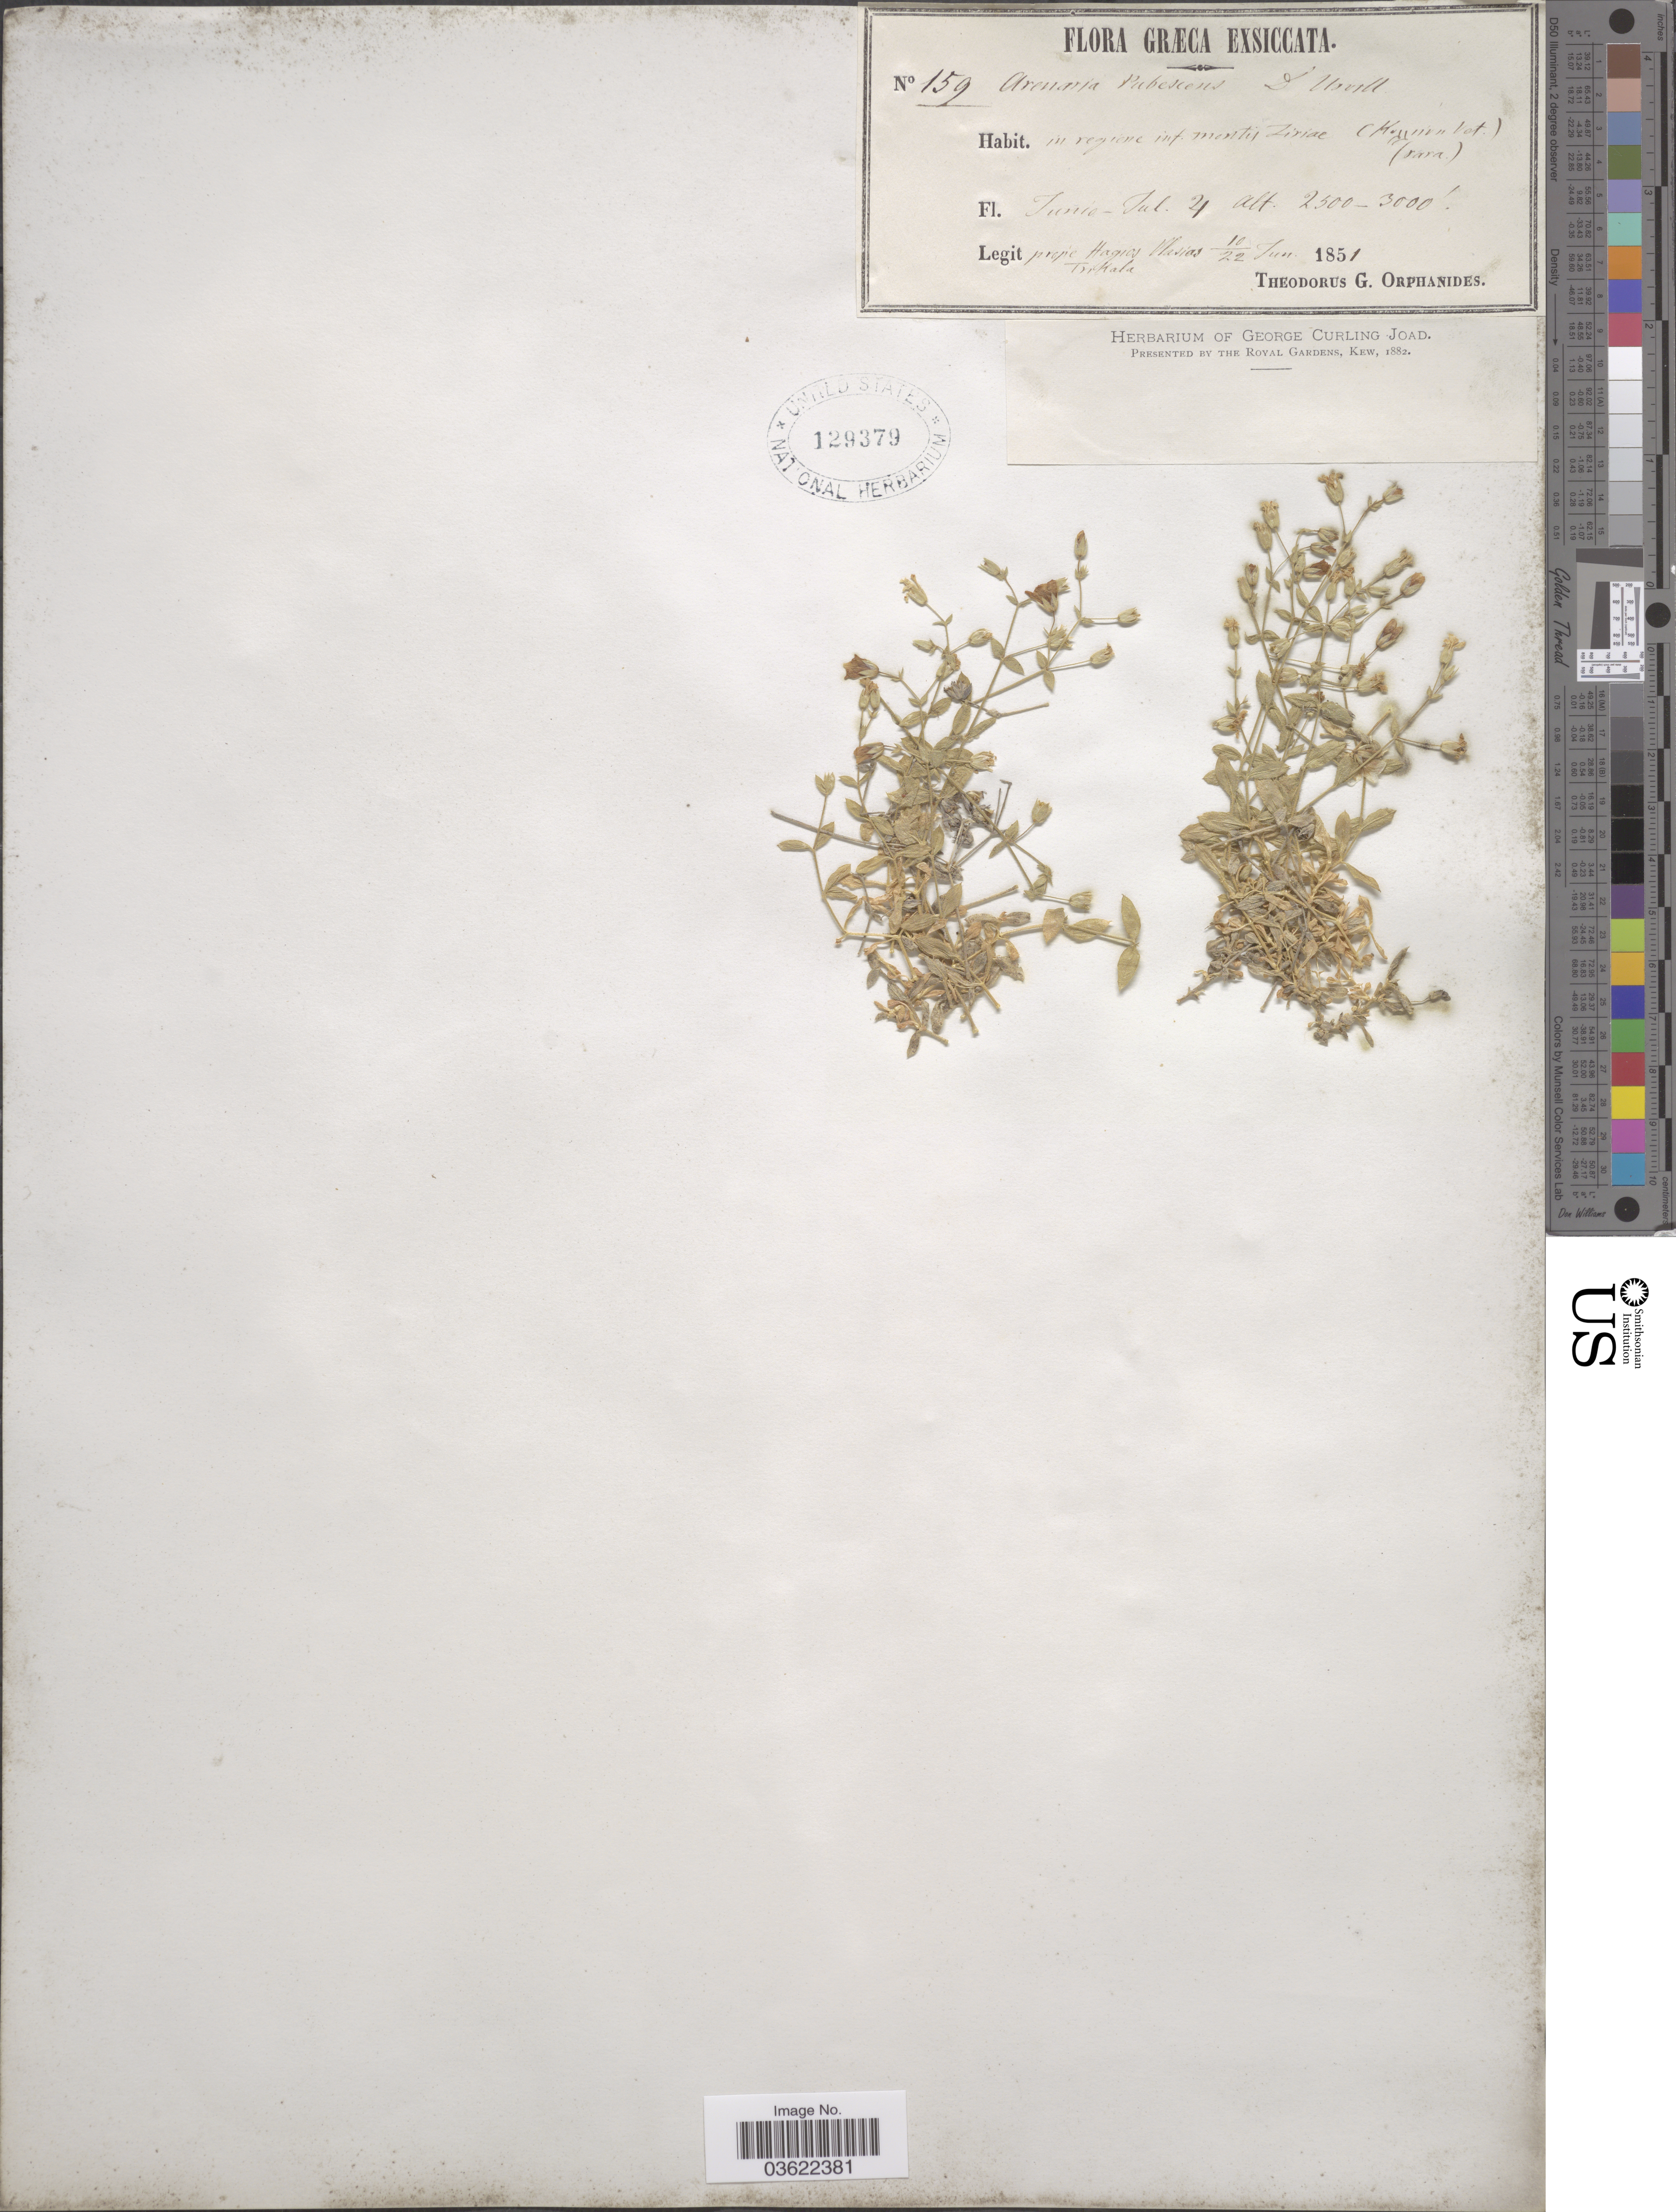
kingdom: Plantae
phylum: Tracheophyta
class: Magnoliopsida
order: Caryophyllales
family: Caryophyllaceae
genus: Arenaria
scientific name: Arenaria pubescens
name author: Steud.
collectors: T. G. Orphanides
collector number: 159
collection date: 1851-06-10/1851-06-22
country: Greece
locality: Græca, in regione int. montis Ziriæ.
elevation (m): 762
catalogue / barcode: US 129379